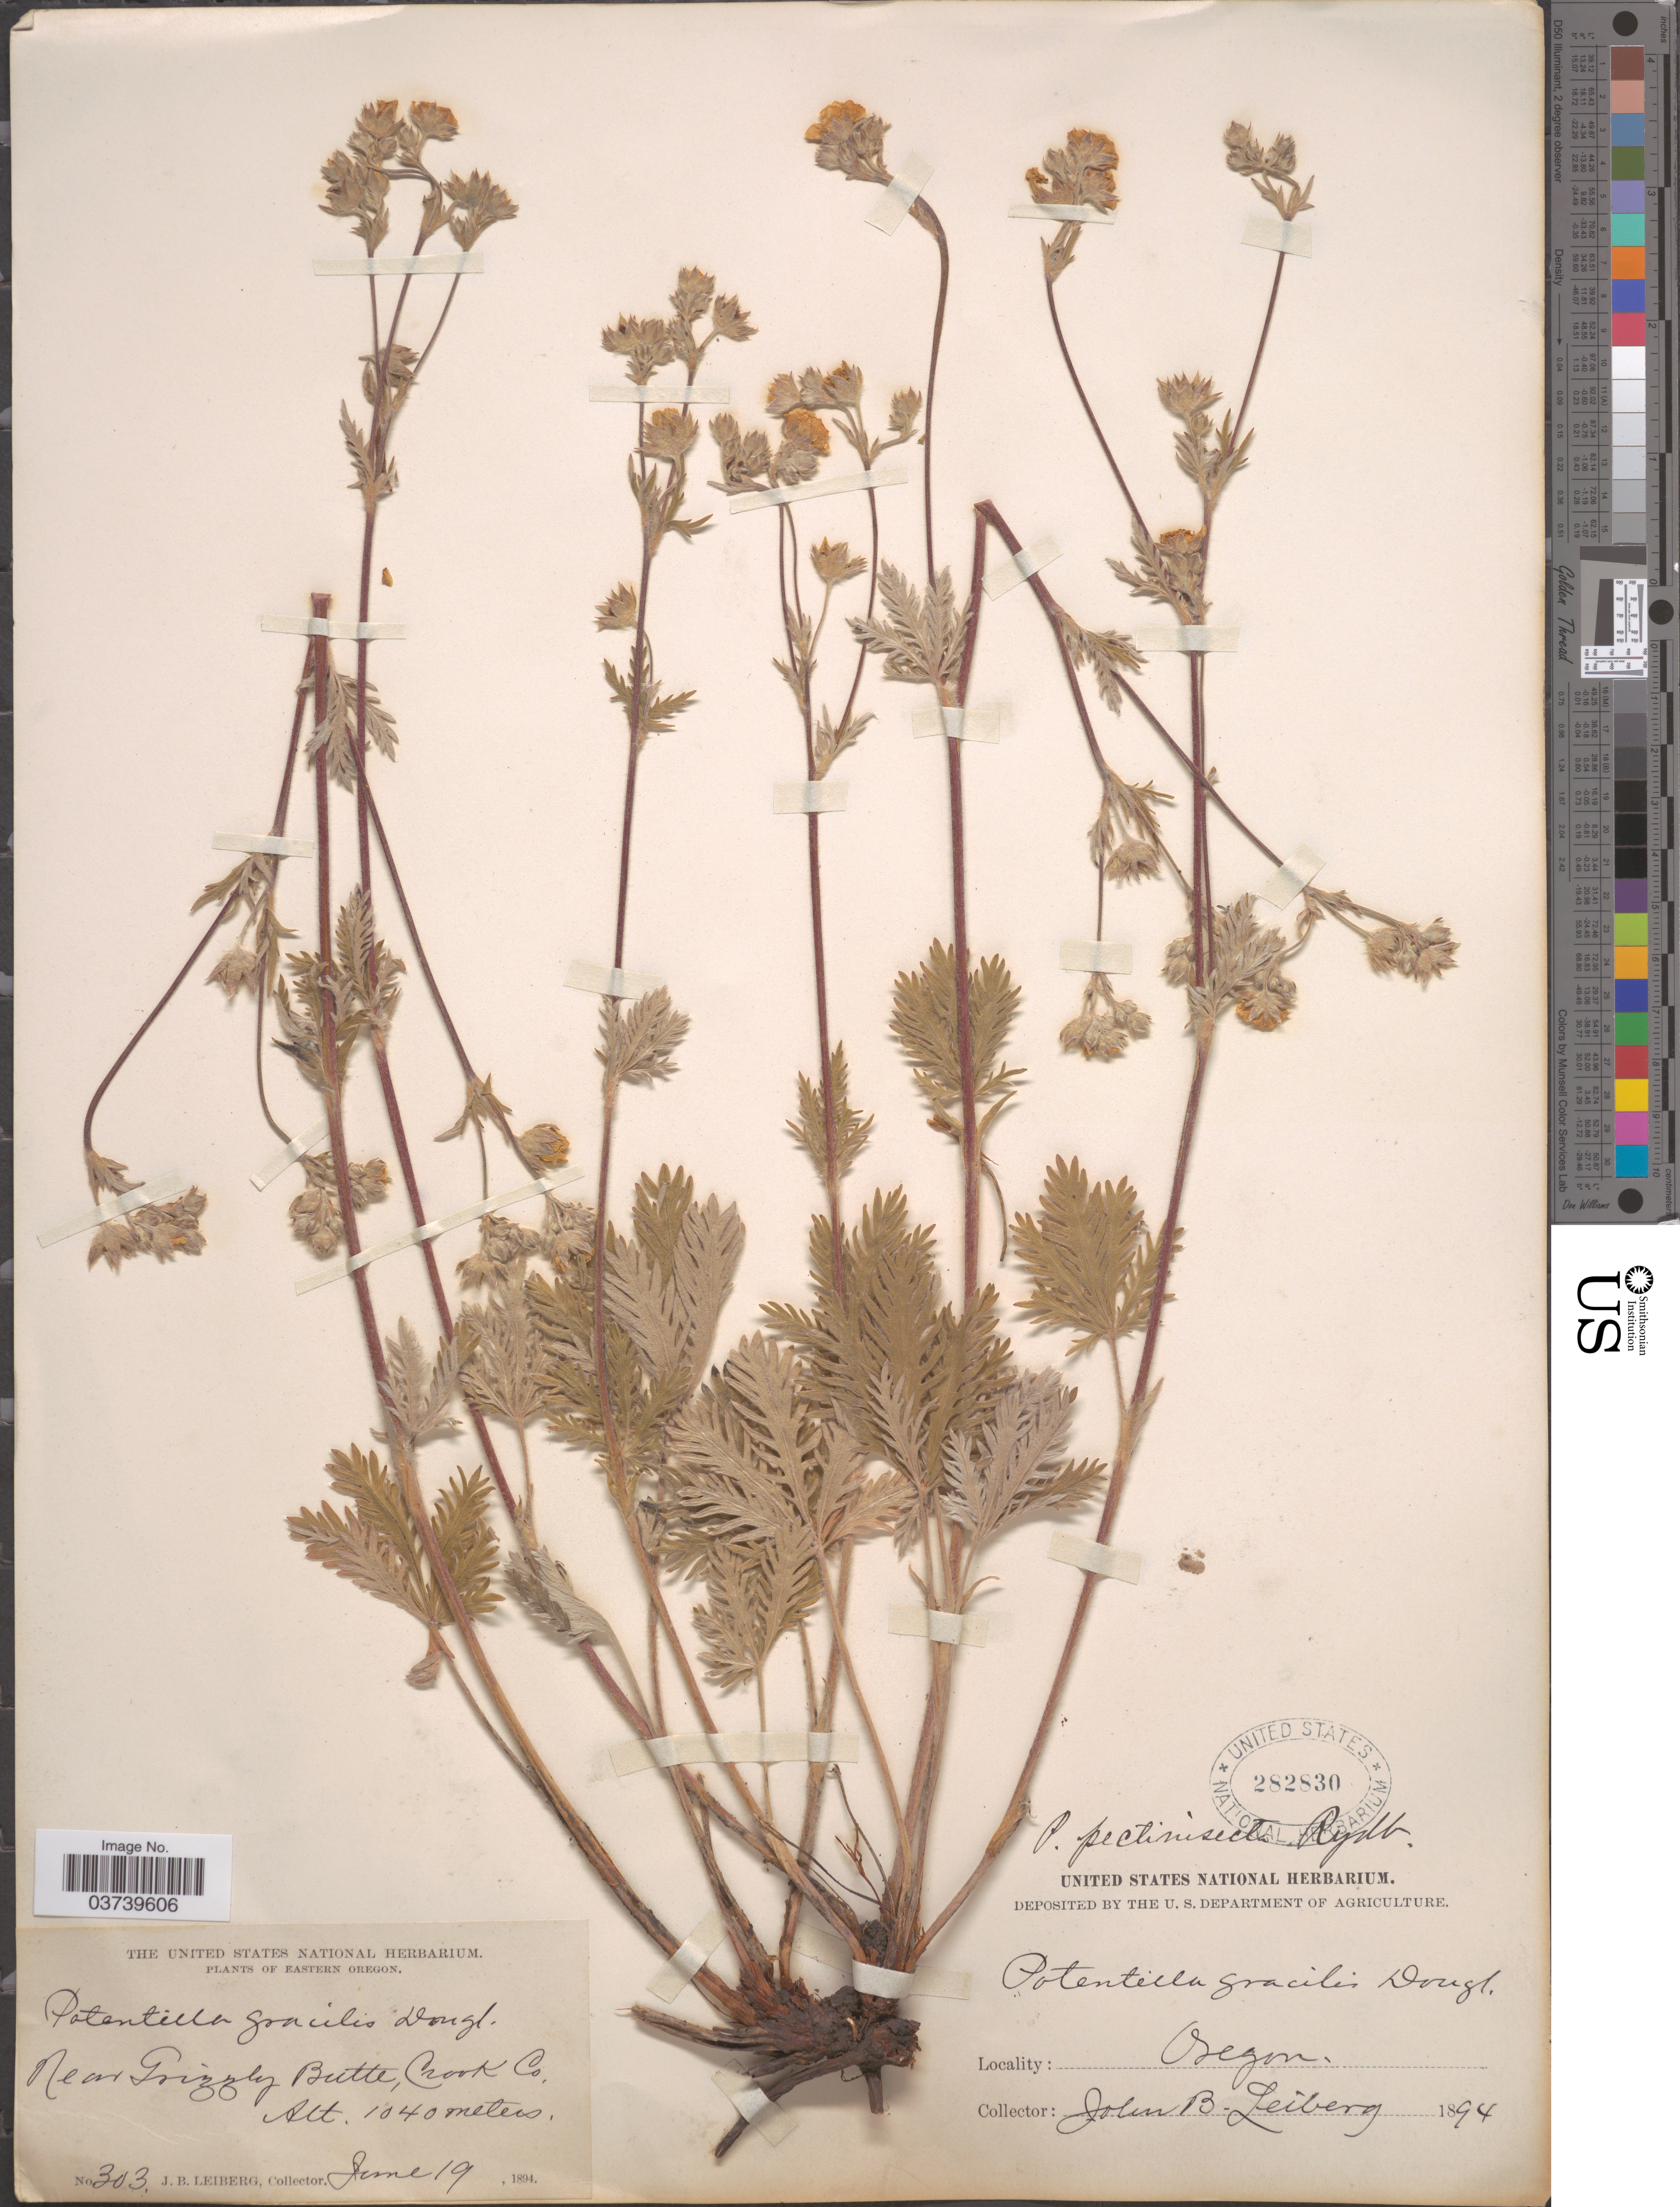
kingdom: Plantae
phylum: Tracheophyta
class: Magnoliopsida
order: Rosales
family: Rosaceae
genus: Potentilla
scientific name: Potentilla gracilis var. elmeri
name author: (Rydb.) Jeps.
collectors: J. B. Leiberg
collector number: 303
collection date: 1894-06-19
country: United States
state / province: Oregon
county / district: Crook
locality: Eastern Oregon. Near Grizzly Butte, Crook Co.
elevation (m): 1040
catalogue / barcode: US 282830